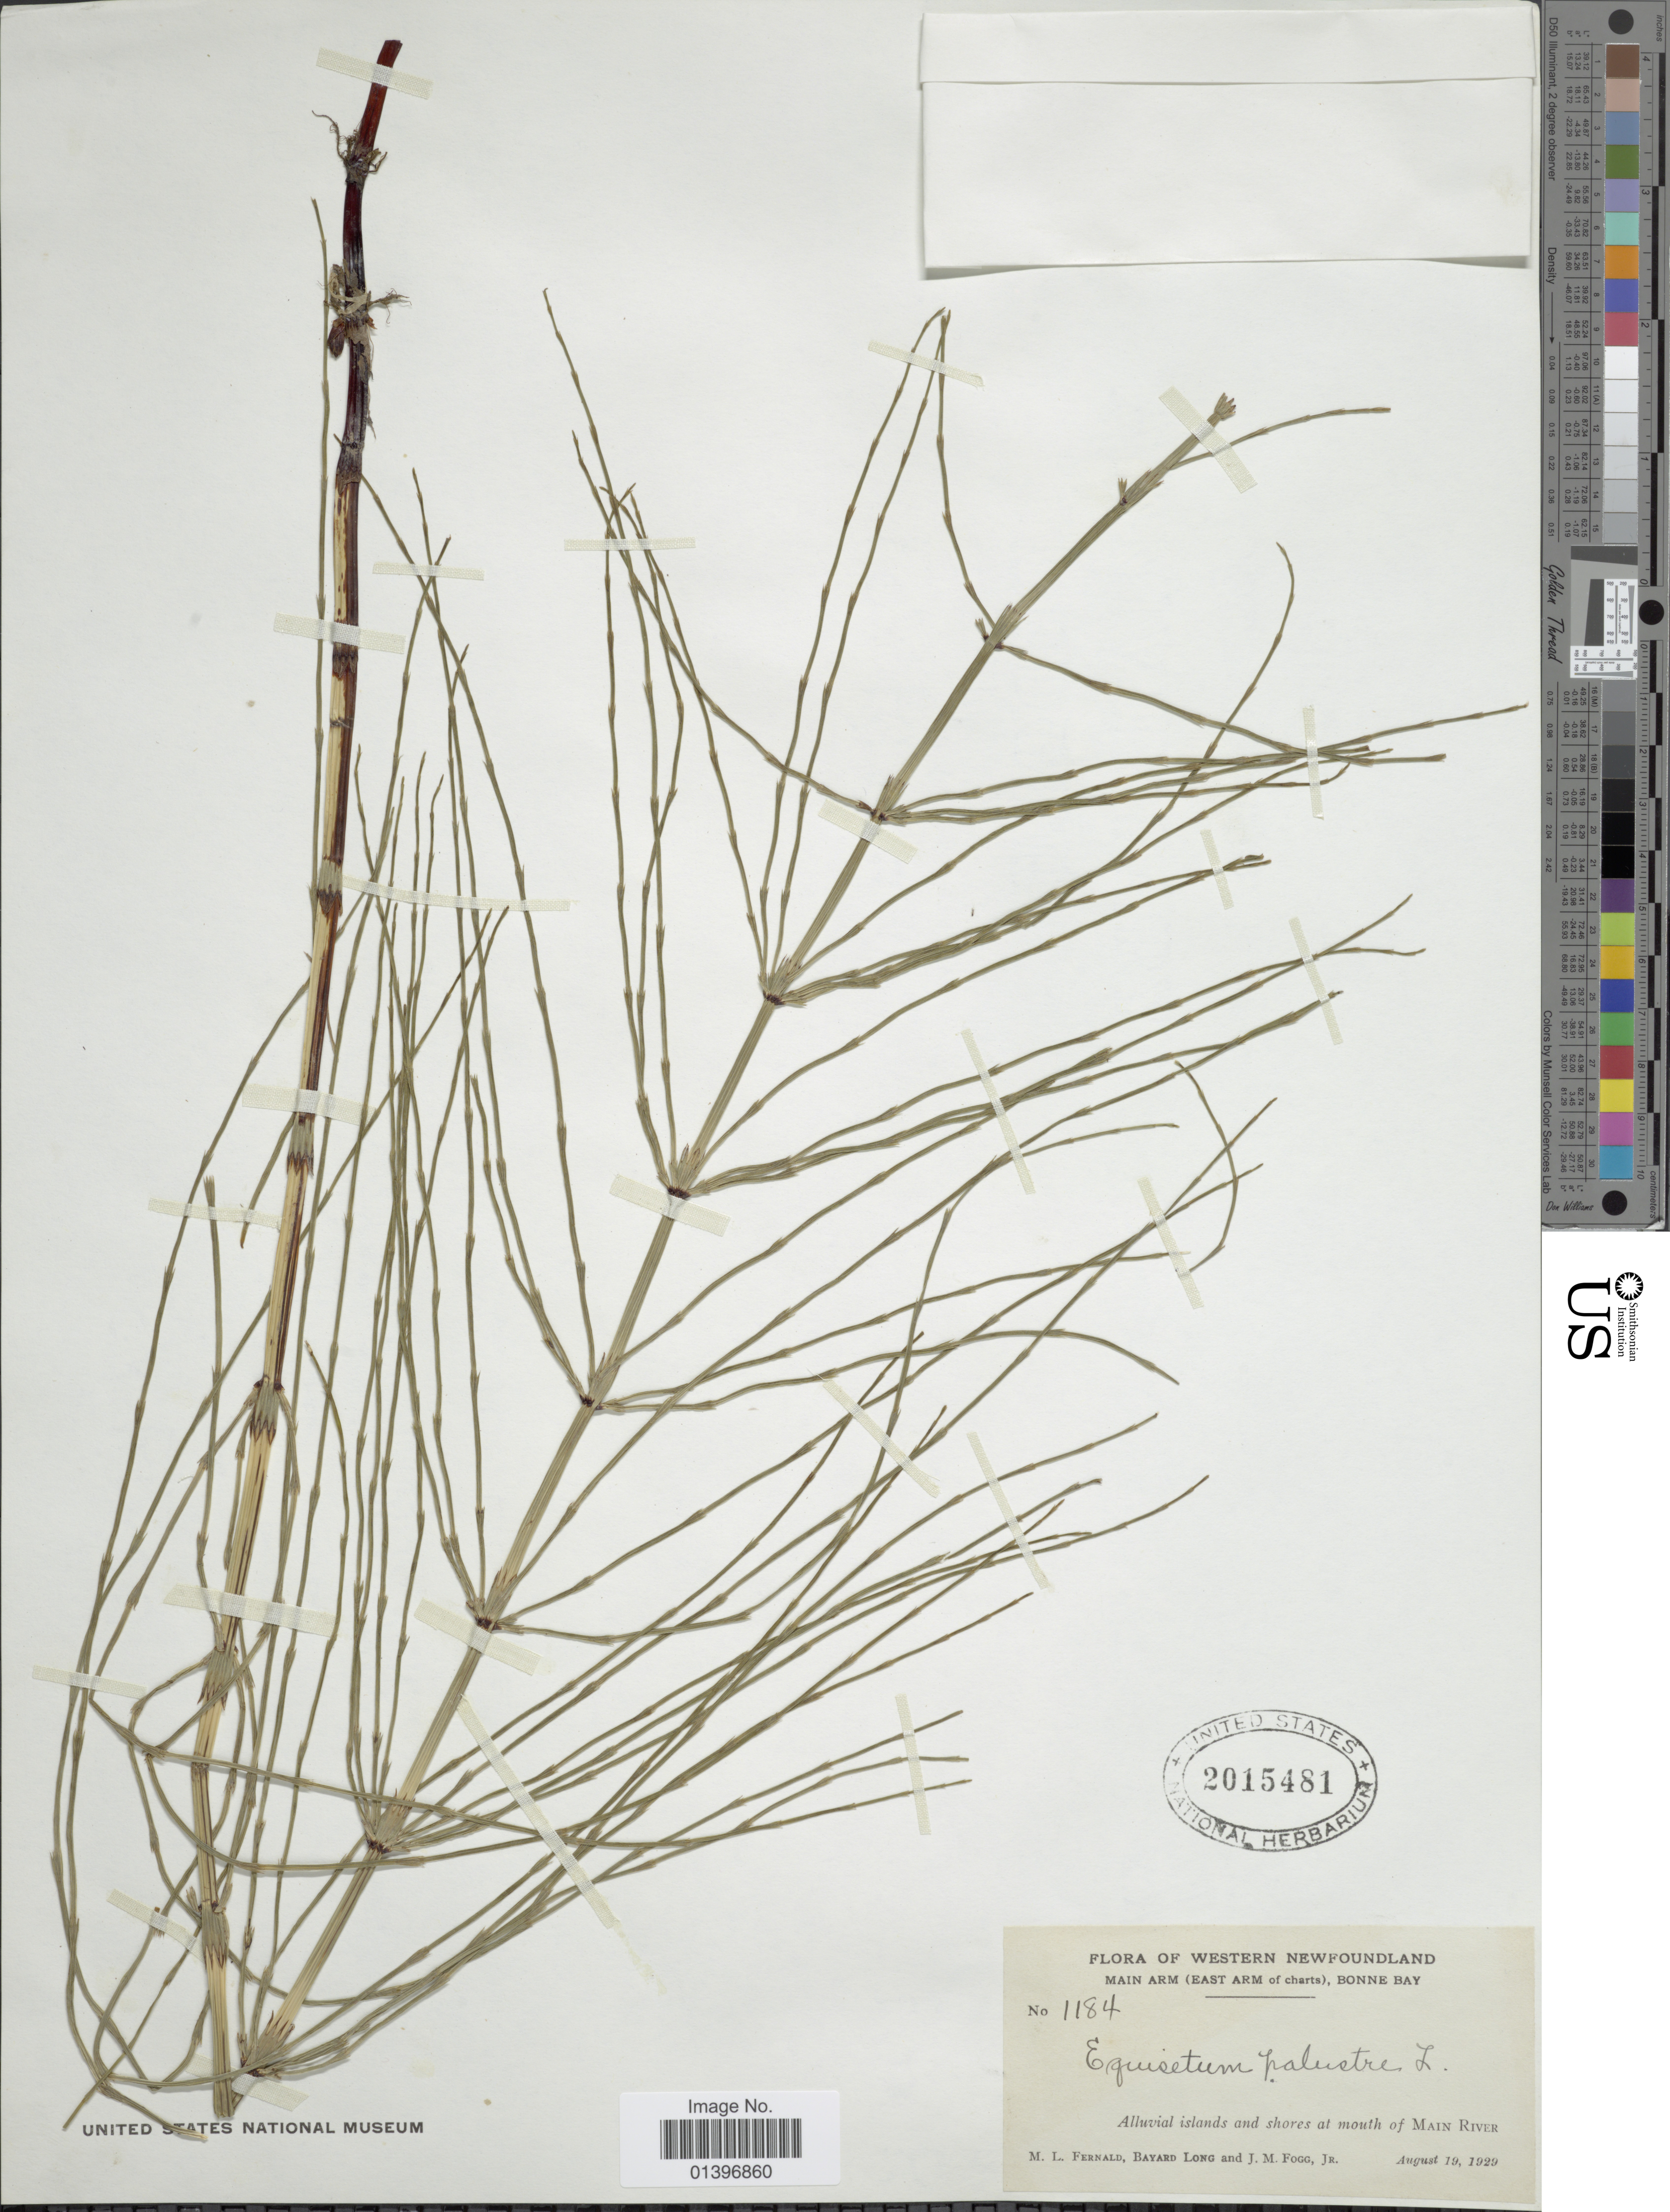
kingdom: Plantae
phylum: Tracheophyta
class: Polypodiopsida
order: Equisetales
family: Equisetaceae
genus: Equisetum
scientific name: Equisetum palustre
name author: L.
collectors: M. L. Fernald, B. Long & J. Fogg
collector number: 1184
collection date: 1929-08-19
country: Canada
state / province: Newfoundland and Labrador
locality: Western Newfoundland. Main Arm (East Arm of charts), Bonne Bay. Alluvial islands and shores at mouth of Main River.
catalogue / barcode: US 2015481